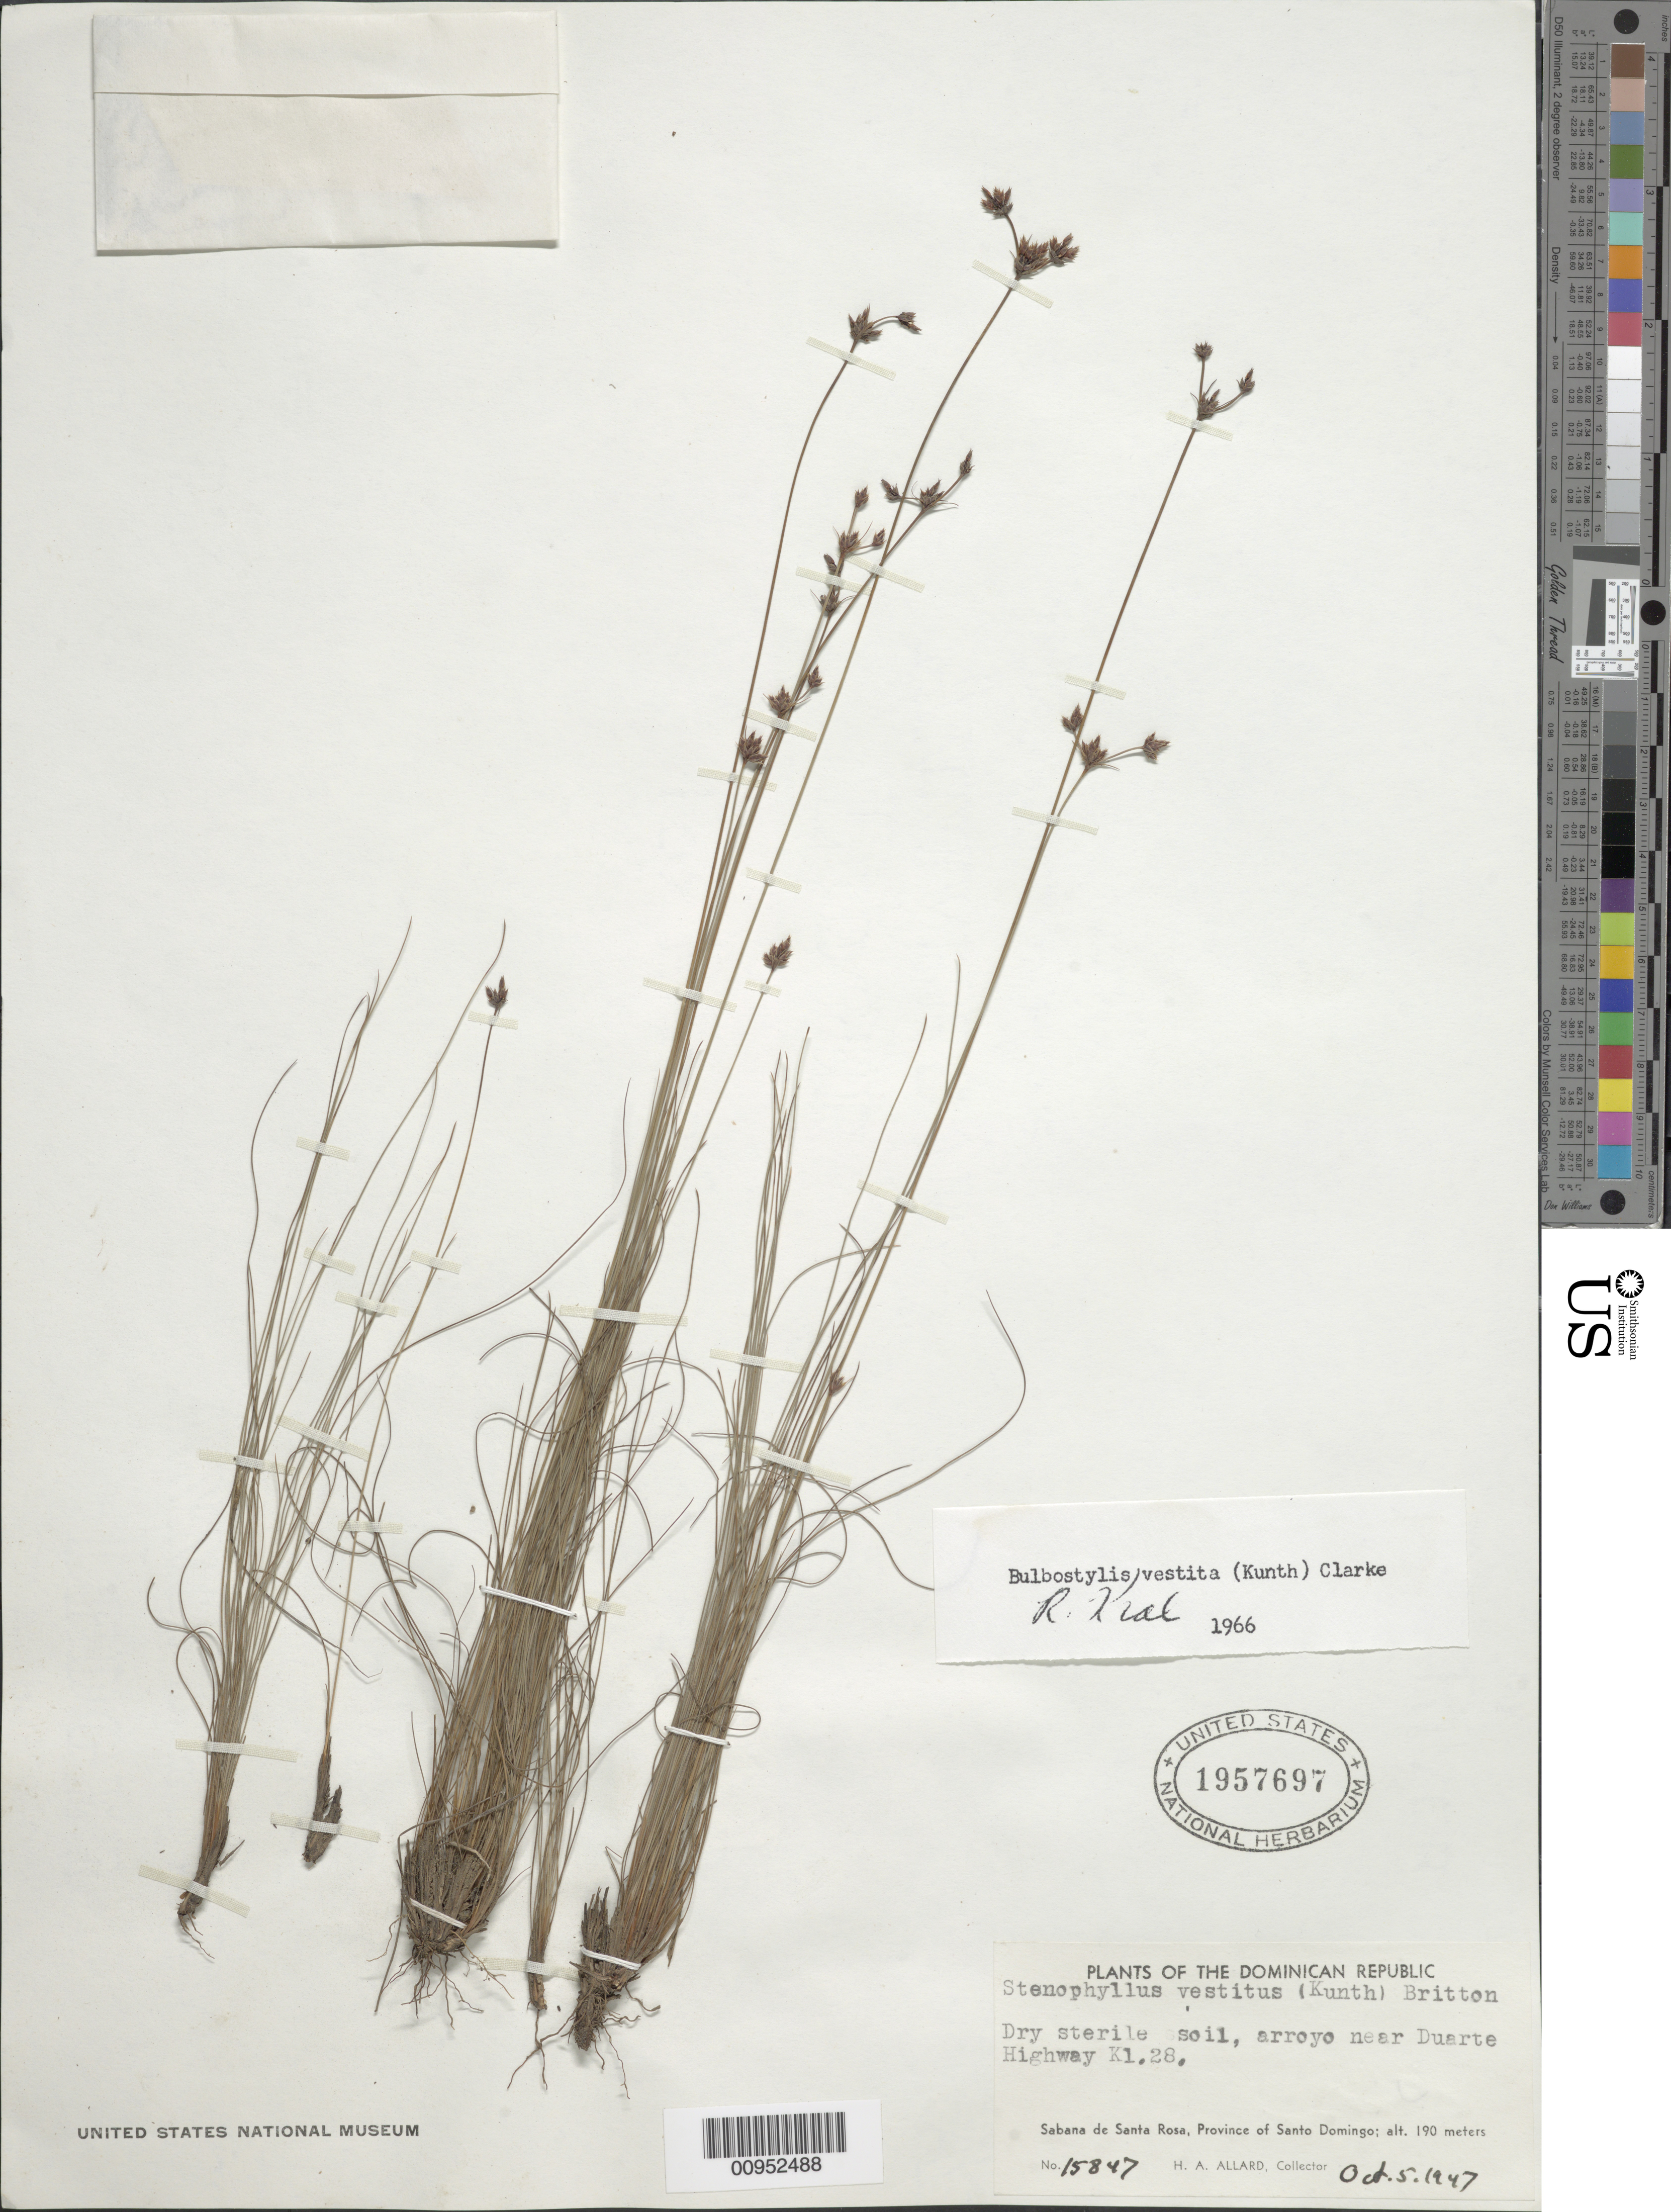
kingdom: Plantae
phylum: Tracheophyta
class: Liliopsida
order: Poales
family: Cyperaceae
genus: Bulbostylis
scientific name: Bulbostylis vestita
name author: (Kunth) C.B. Clarke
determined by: Kral, Robert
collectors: H. A. Allard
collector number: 15847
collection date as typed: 05 Oct 1947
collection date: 1947-10-05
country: Dominican Republic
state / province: Santo Domingo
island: Hispaniola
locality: Sabana de Santa Rosa, arroyo near Duarte Highway Kl 28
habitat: Dry sterile soil of arroyo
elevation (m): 190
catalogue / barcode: US 1957697